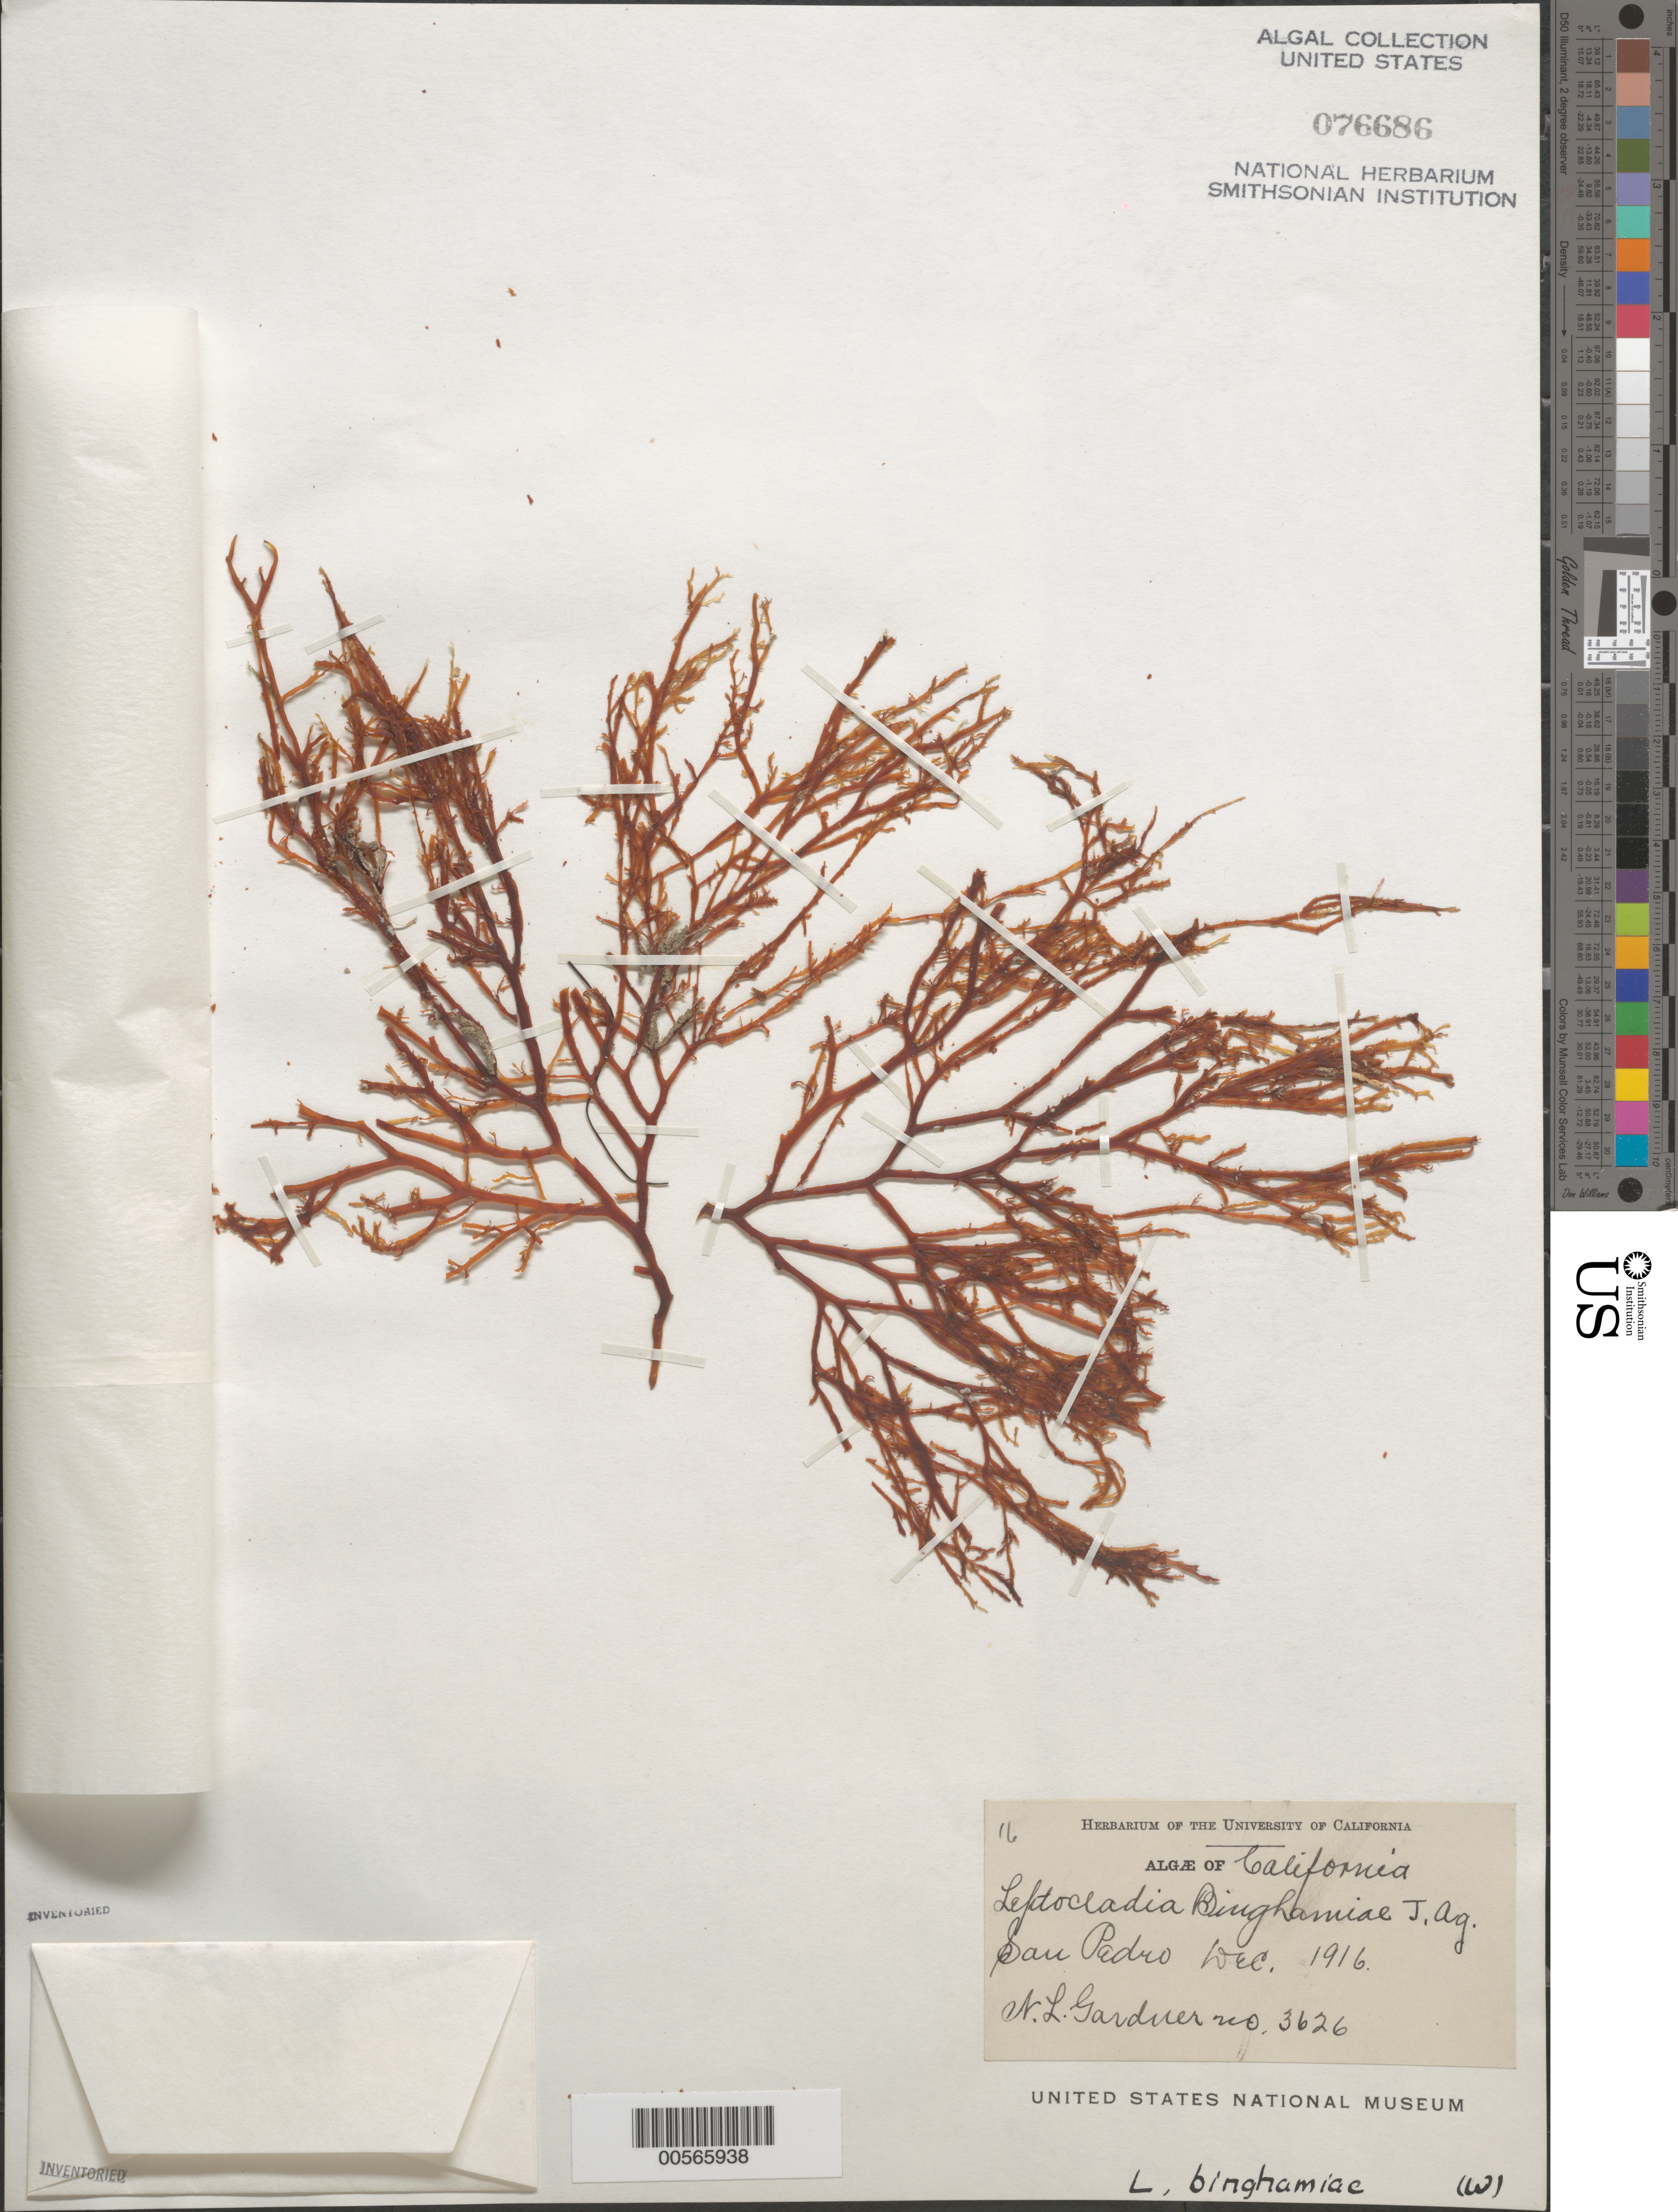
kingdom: Plantae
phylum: Rhodophyta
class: Florideophyceae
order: Gigartinales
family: Dumontiaceae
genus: Leptocladia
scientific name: Leptocladia binghamiae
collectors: N. Gardner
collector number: NLG 3626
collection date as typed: Dec 1916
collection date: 1916-12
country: United States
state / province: California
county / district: Los Angeles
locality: San Pedro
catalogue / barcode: US 76686